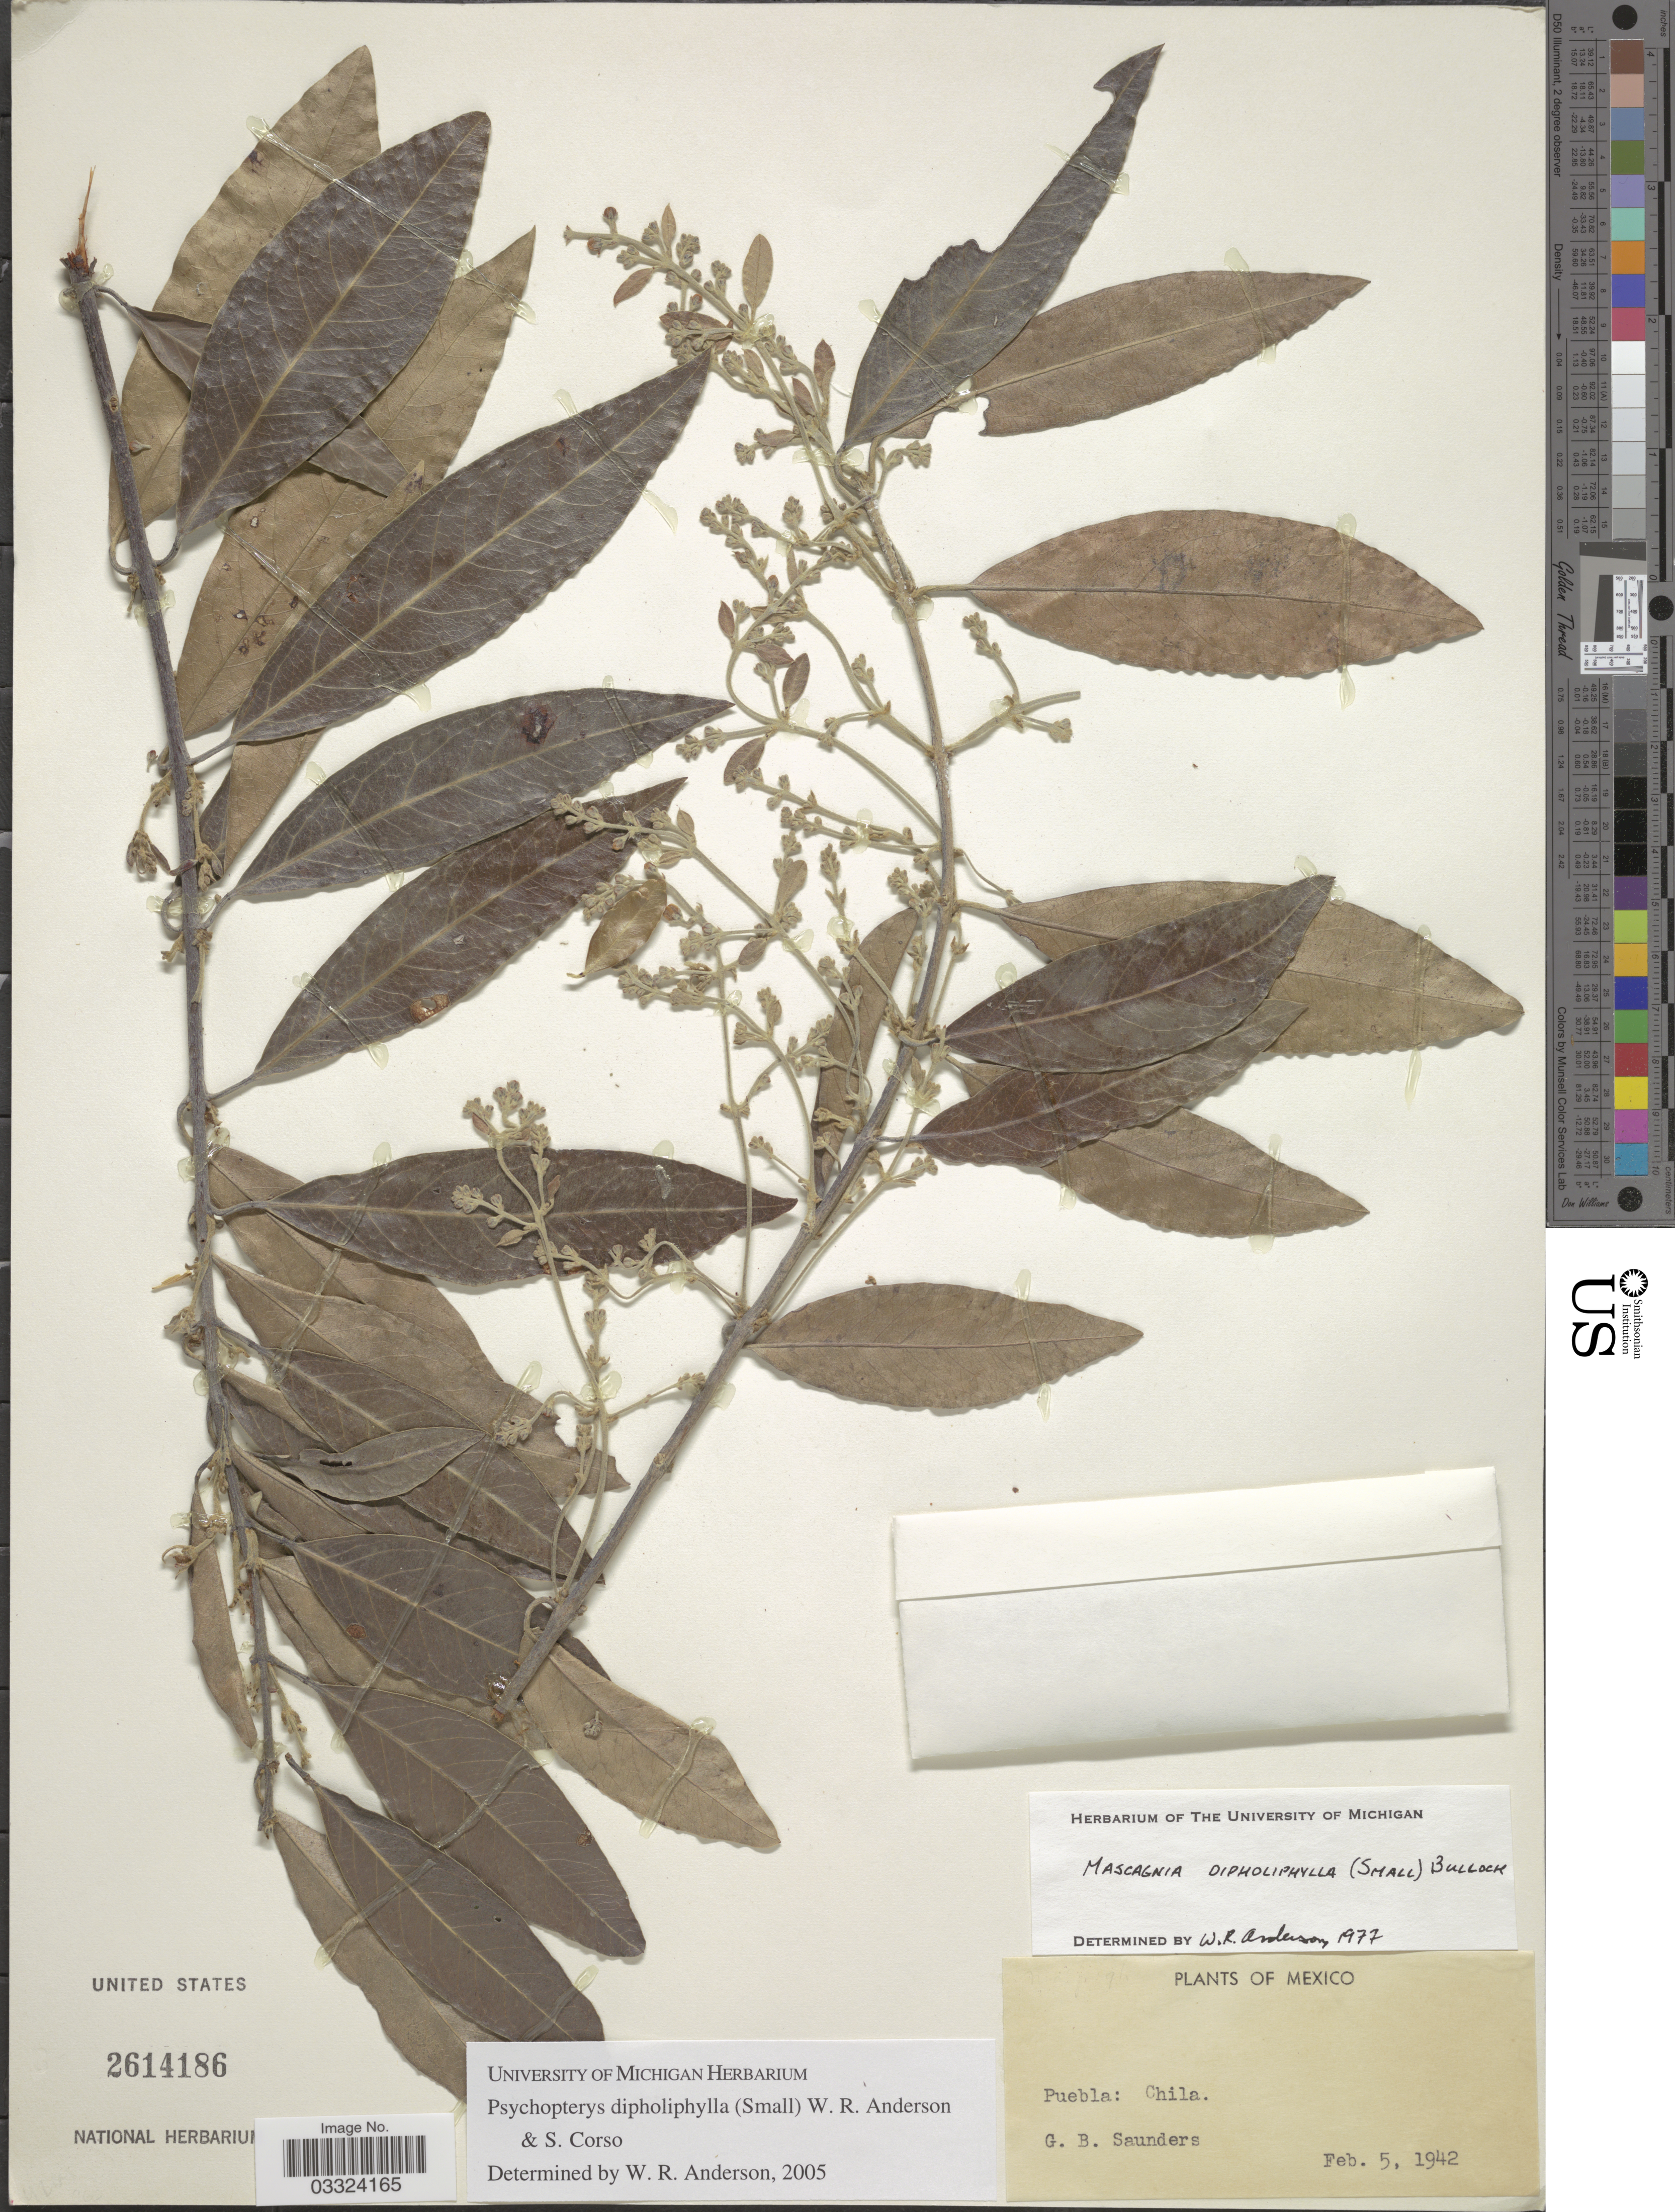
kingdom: Plantae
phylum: Tracheophyta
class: Magnoliopsida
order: Malpighiales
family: Malpighiaceae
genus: Psychopterys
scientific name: Psychopterys dipholiphylla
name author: (Small) W.R. Anderson & Corso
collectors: G. B. Saunders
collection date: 1942-02-05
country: Mexico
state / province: Puebla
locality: Chila.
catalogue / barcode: US 2614186